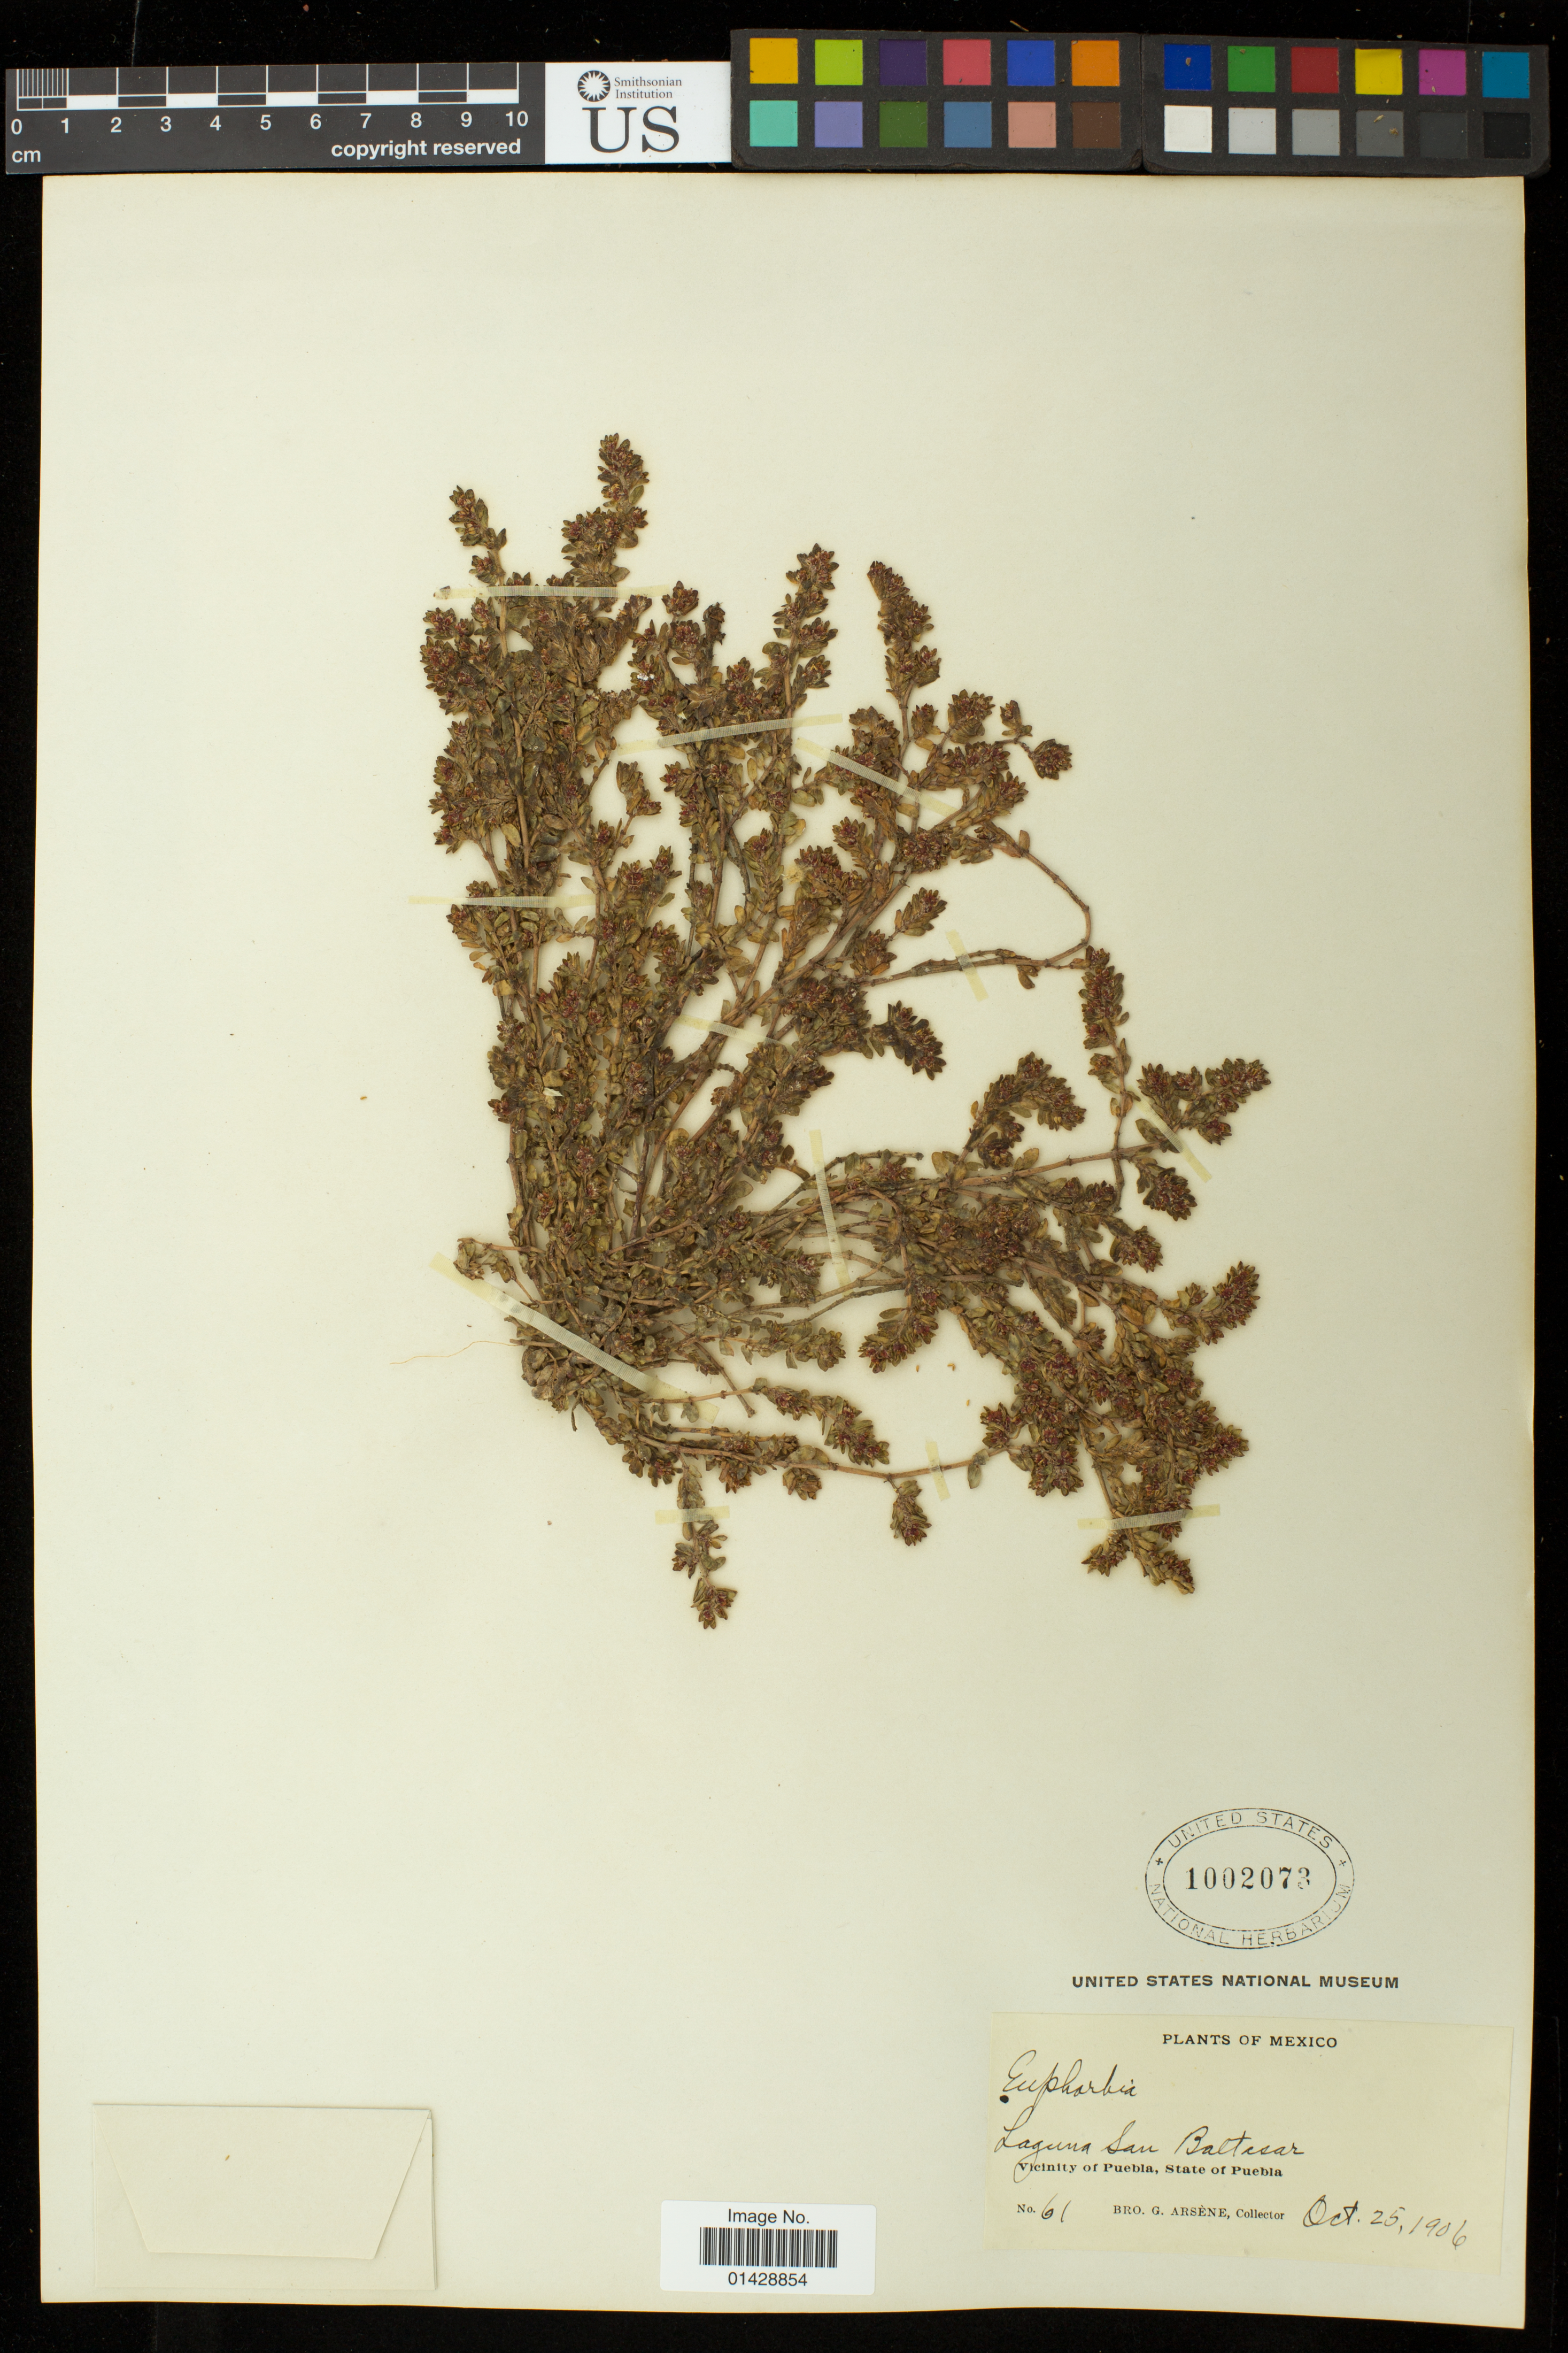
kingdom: Plantae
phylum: Tracheophyta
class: Magnoliopsida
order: Malpighiales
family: Euphorbiaceae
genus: Euphorbia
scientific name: Euphorbia indivisa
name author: (Engelm.) Tidestr.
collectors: Bro. G. Arsène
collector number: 61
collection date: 1906-10-25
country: Mexico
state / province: Puebla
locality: Laguna San Baltesar, Vicinity of Puebla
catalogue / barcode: US 1002073